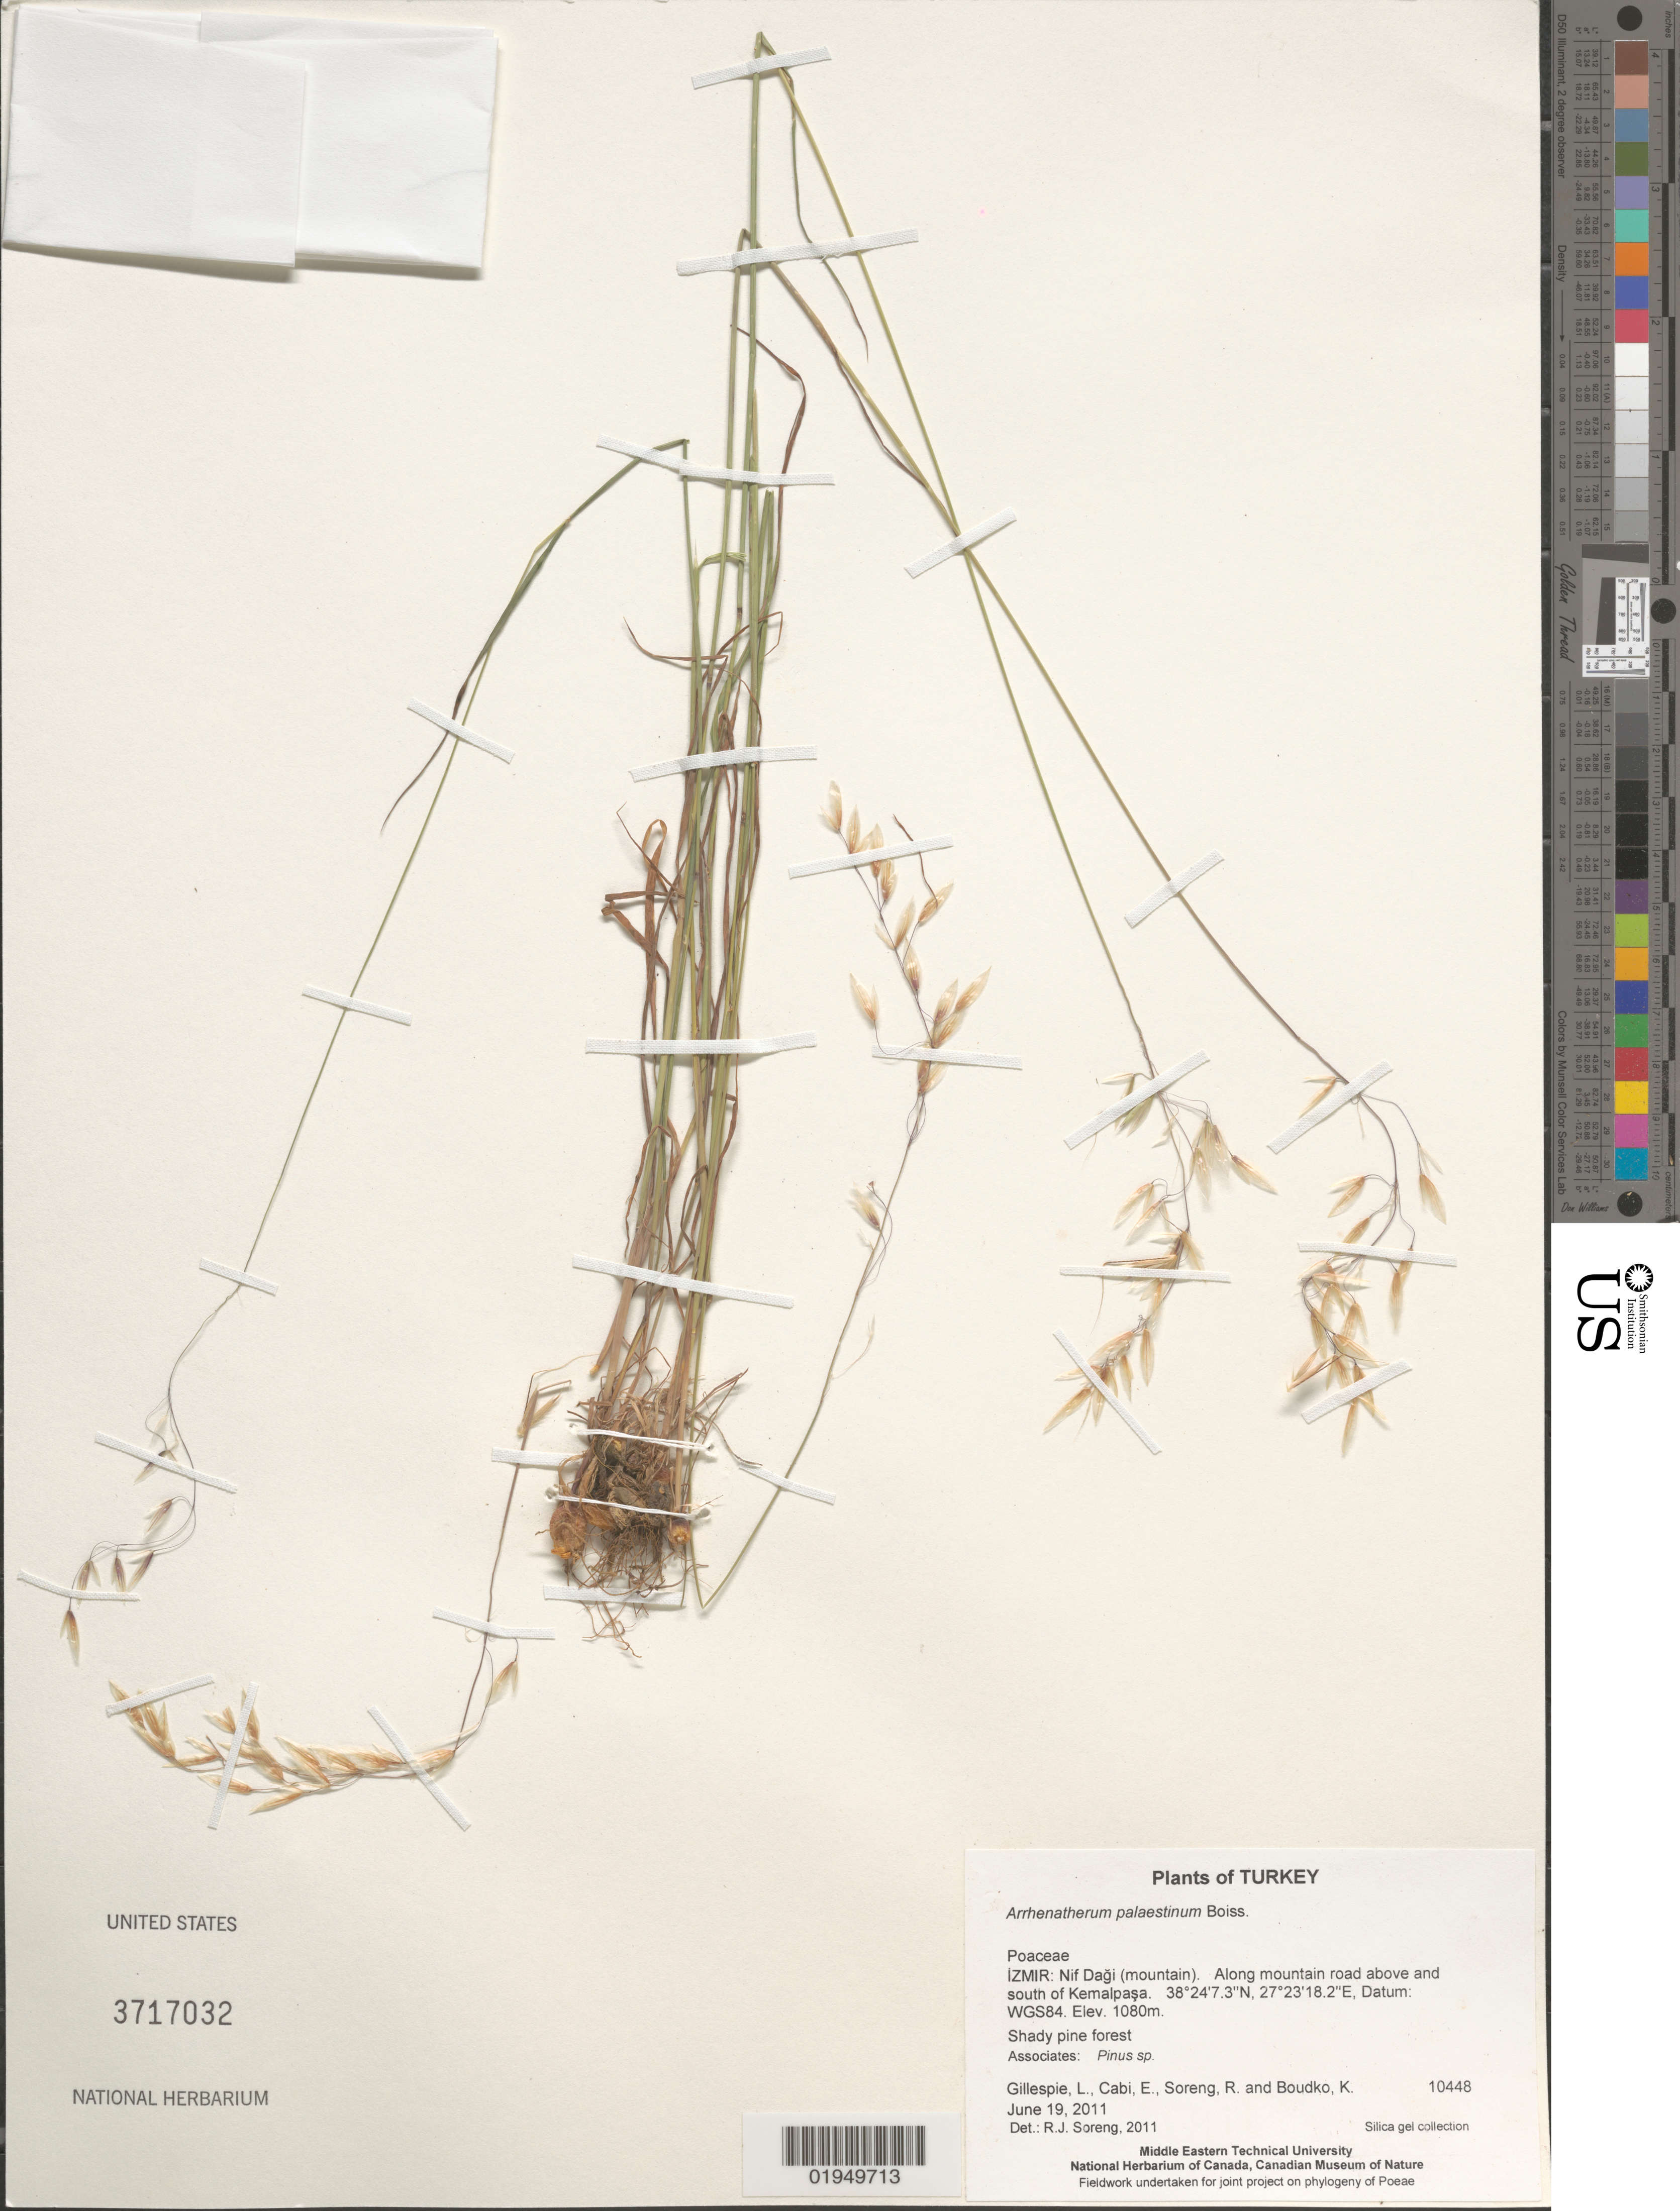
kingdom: Plantae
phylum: Tracheophyta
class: Liliopsida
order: Poales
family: Poaceae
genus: Arrhenatherum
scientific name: Arrhenatherum palaestenum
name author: Boiss.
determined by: Soreng, Robert J., Research Associate (BOT), Smithsonian Institution - National Museum of Natural History (UNITED STATES)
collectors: L. J. Gillespie, E. Cabi, R. J. Soreng & K. Boudko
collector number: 10448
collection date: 2011-06-19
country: Turkey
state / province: Izmir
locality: Nif Dagi (mountain). Along mountain road above and south of Kemalpasa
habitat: Shady pine forest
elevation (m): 1080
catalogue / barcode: US 3717032